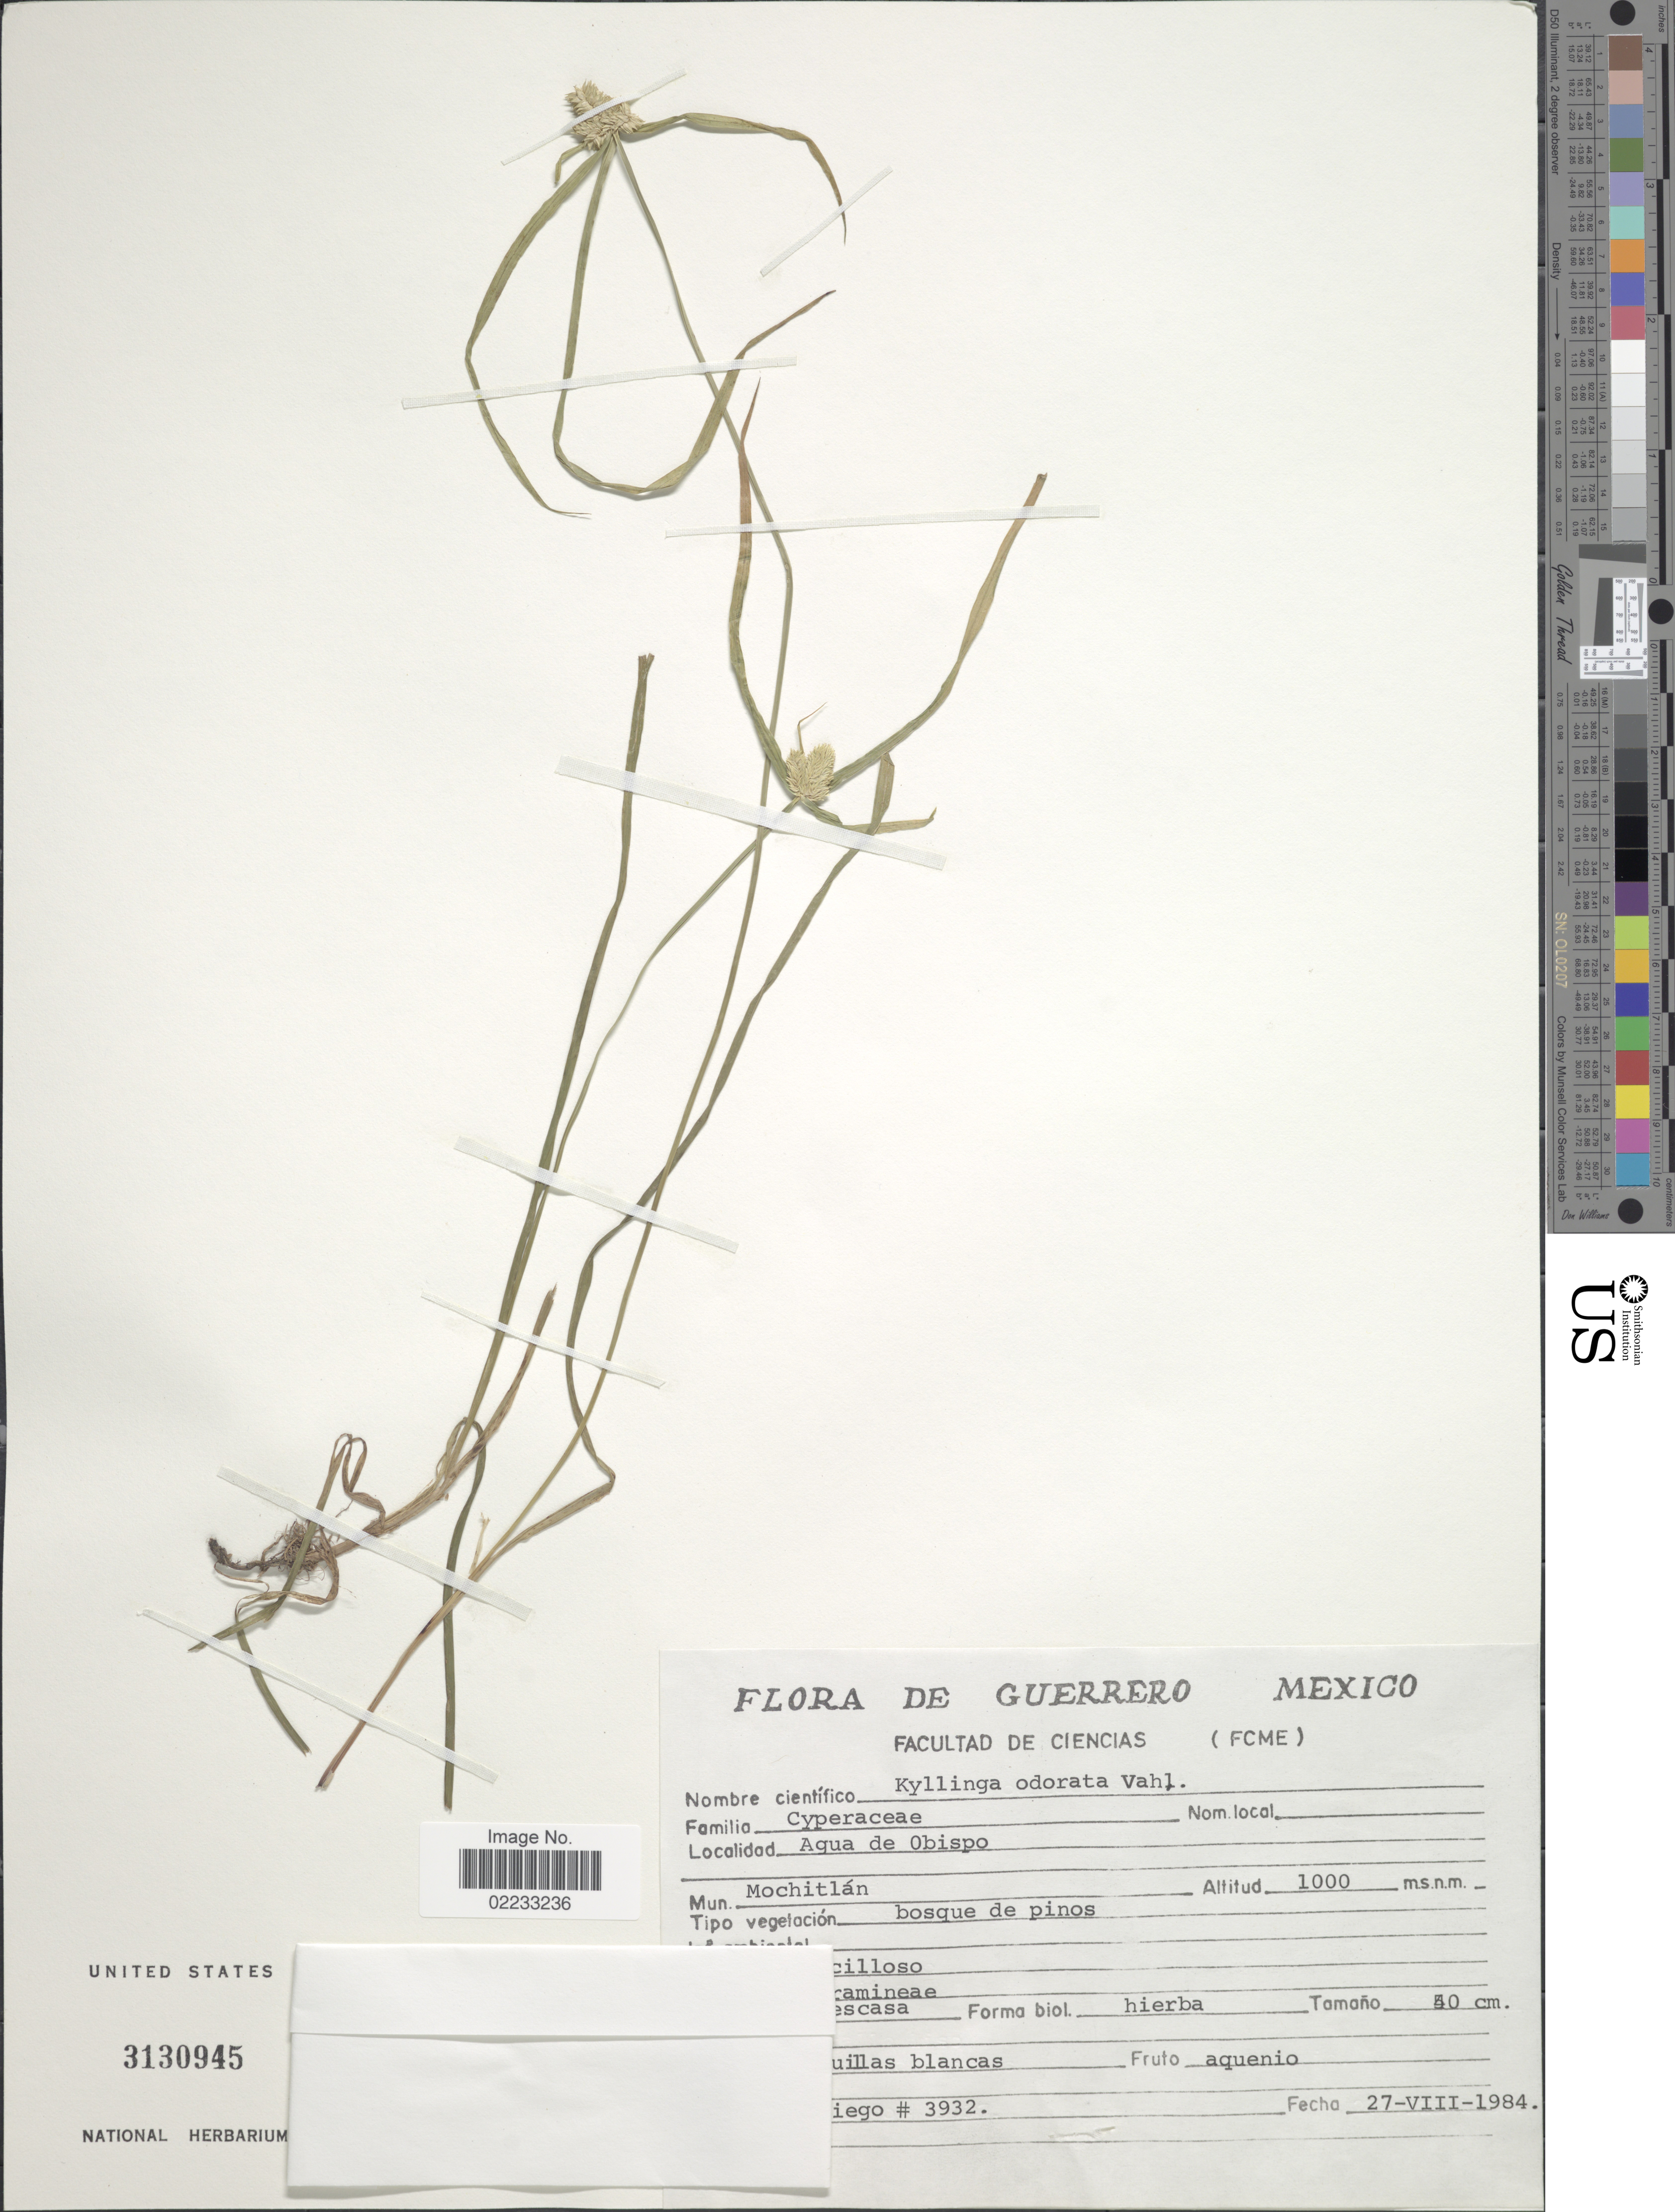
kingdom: Plantae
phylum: Tracheophyta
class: Liliopsida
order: Poales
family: Cyperaceae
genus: Cyperus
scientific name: Cyperus sesquiflorus subsp. sesquiflorus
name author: (Torr.) Mattf. & Kük.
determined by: Strong, Mark T., (BOT), Smithsonian Institution - National Museum of Natural History (UNITED STATES)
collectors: N. Diego Pérez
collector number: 3932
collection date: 1984-08-27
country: Mexico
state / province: Guerrero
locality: Agua de Obispo, Mun. Mochitlan, bosque de pinos.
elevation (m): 1000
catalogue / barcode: US 3130945